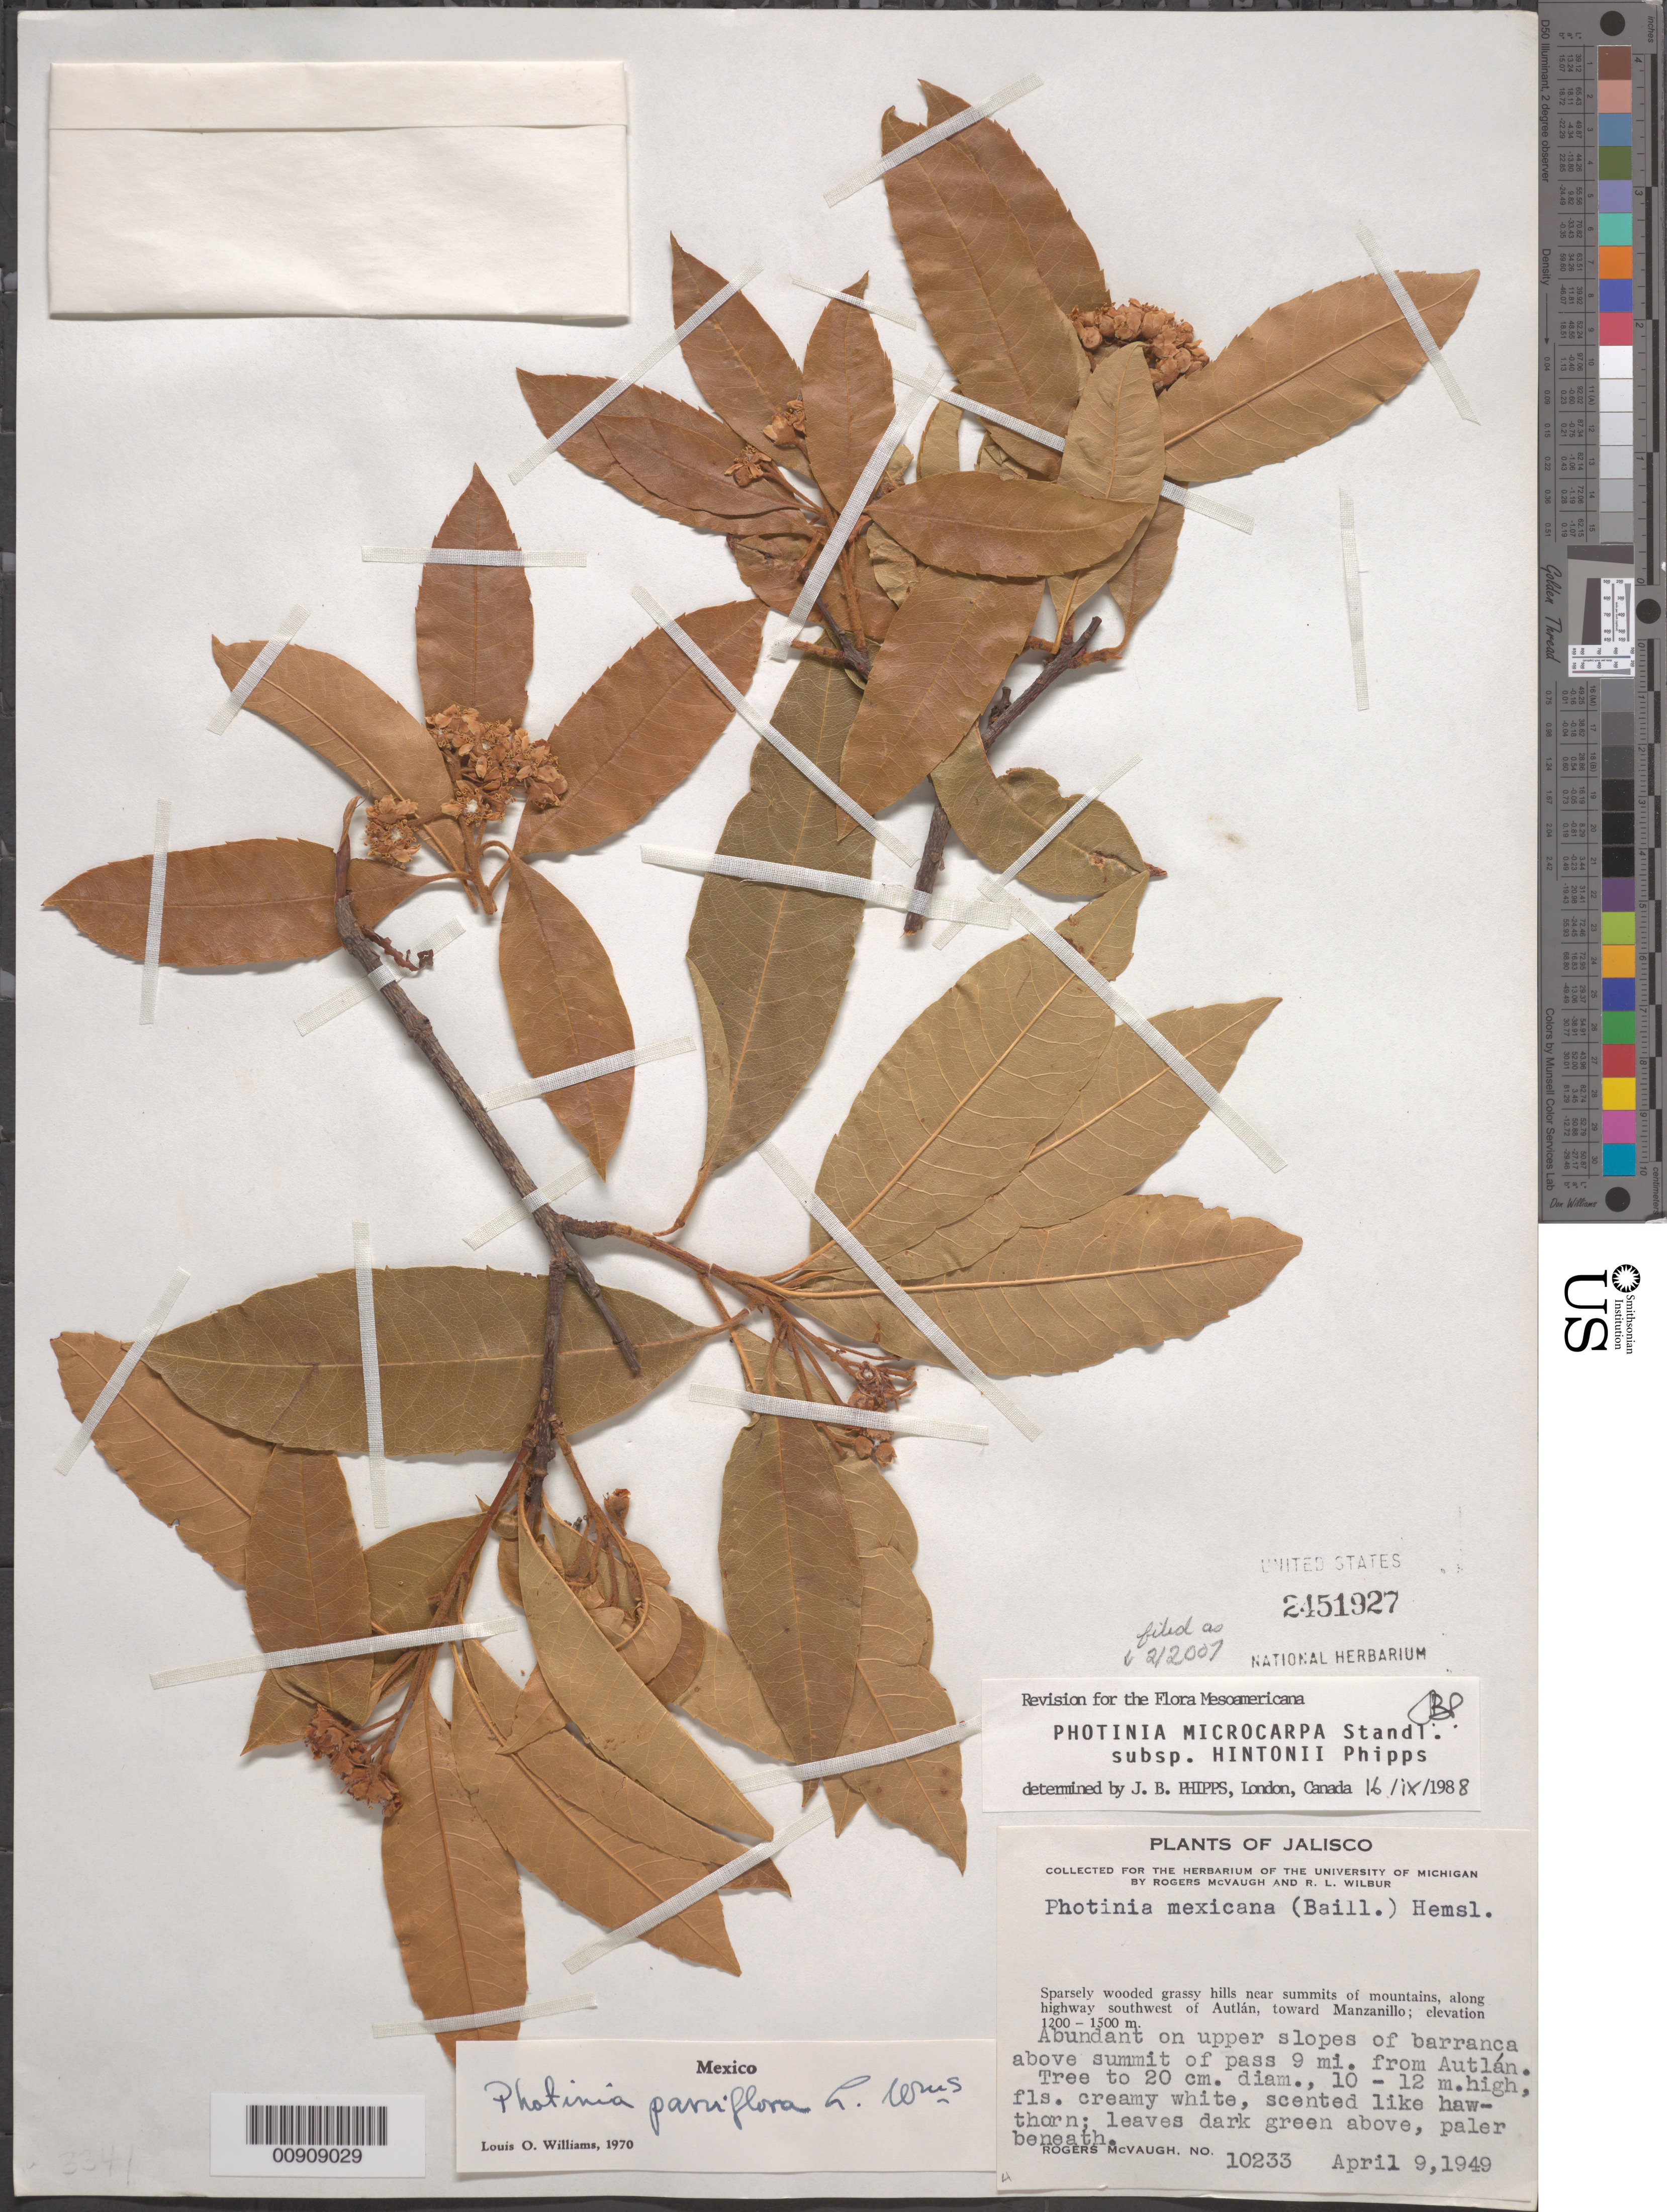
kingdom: Plantae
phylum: Tracheophyta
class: Magnoliopsida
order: Rosales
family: Rosaceae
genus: Phippsiomeles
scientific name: Phippsiomeles microcarpa subsp. hintonii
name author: (J.B. Phipps) B.B. Liu & J. Wen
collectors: R. McVaugh & R. L. Wilbur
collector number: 10233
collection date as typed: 09 Apr 1949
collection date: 1949-04-09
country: Mexico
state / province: Jalisco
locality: Sparsely wooded grassy hills near summits of mountains, along highway southwest of Autlán, toward Manzanillo. In upper slopes of barranca above summit of pass 9 mi. from Autlán.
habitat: Abundant in upper slopes of barranca above summit of pass.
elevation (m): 1200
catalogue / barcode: US 2451927